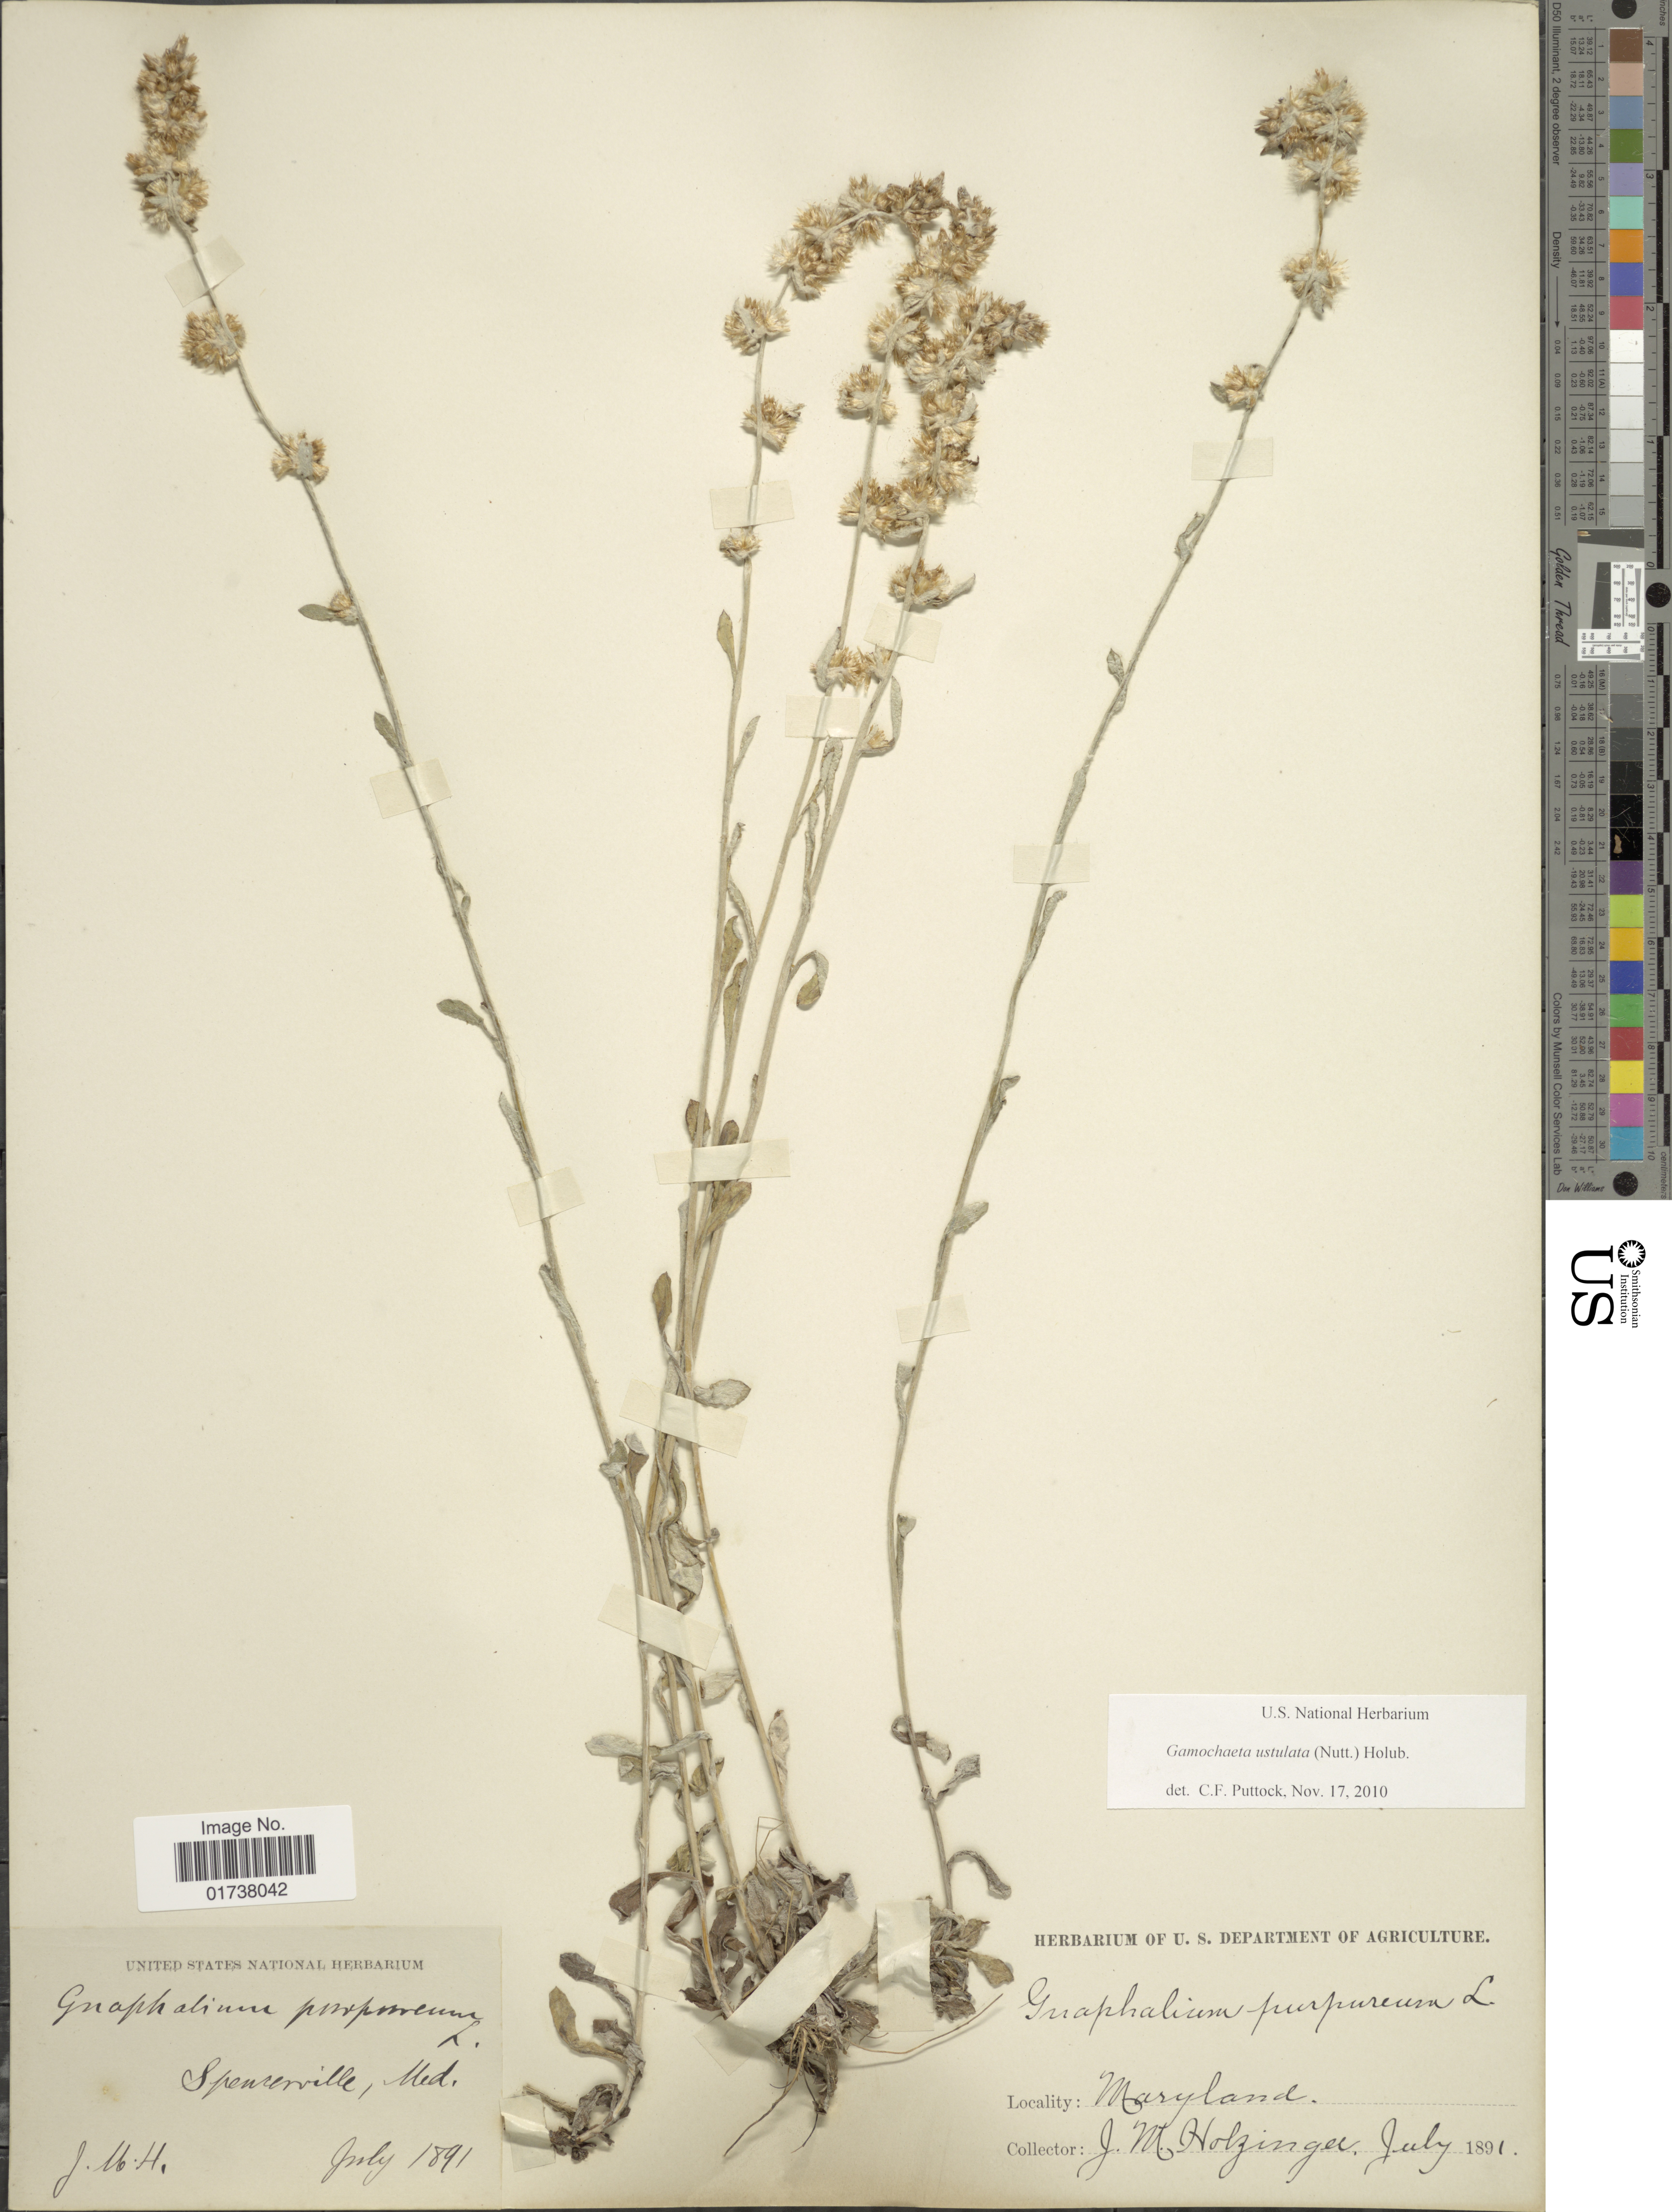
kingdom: Plantae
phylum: Tracheophyta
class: Magnoliopsida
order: Asterales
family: Asteraceae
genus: Gamochaeta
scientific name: Gamochaeta ustulata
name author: (Nutt.) Holub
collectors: J. M. Holzinger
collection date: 1891-07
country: United States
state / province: Maryland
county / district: Montgomery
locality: Spencerville